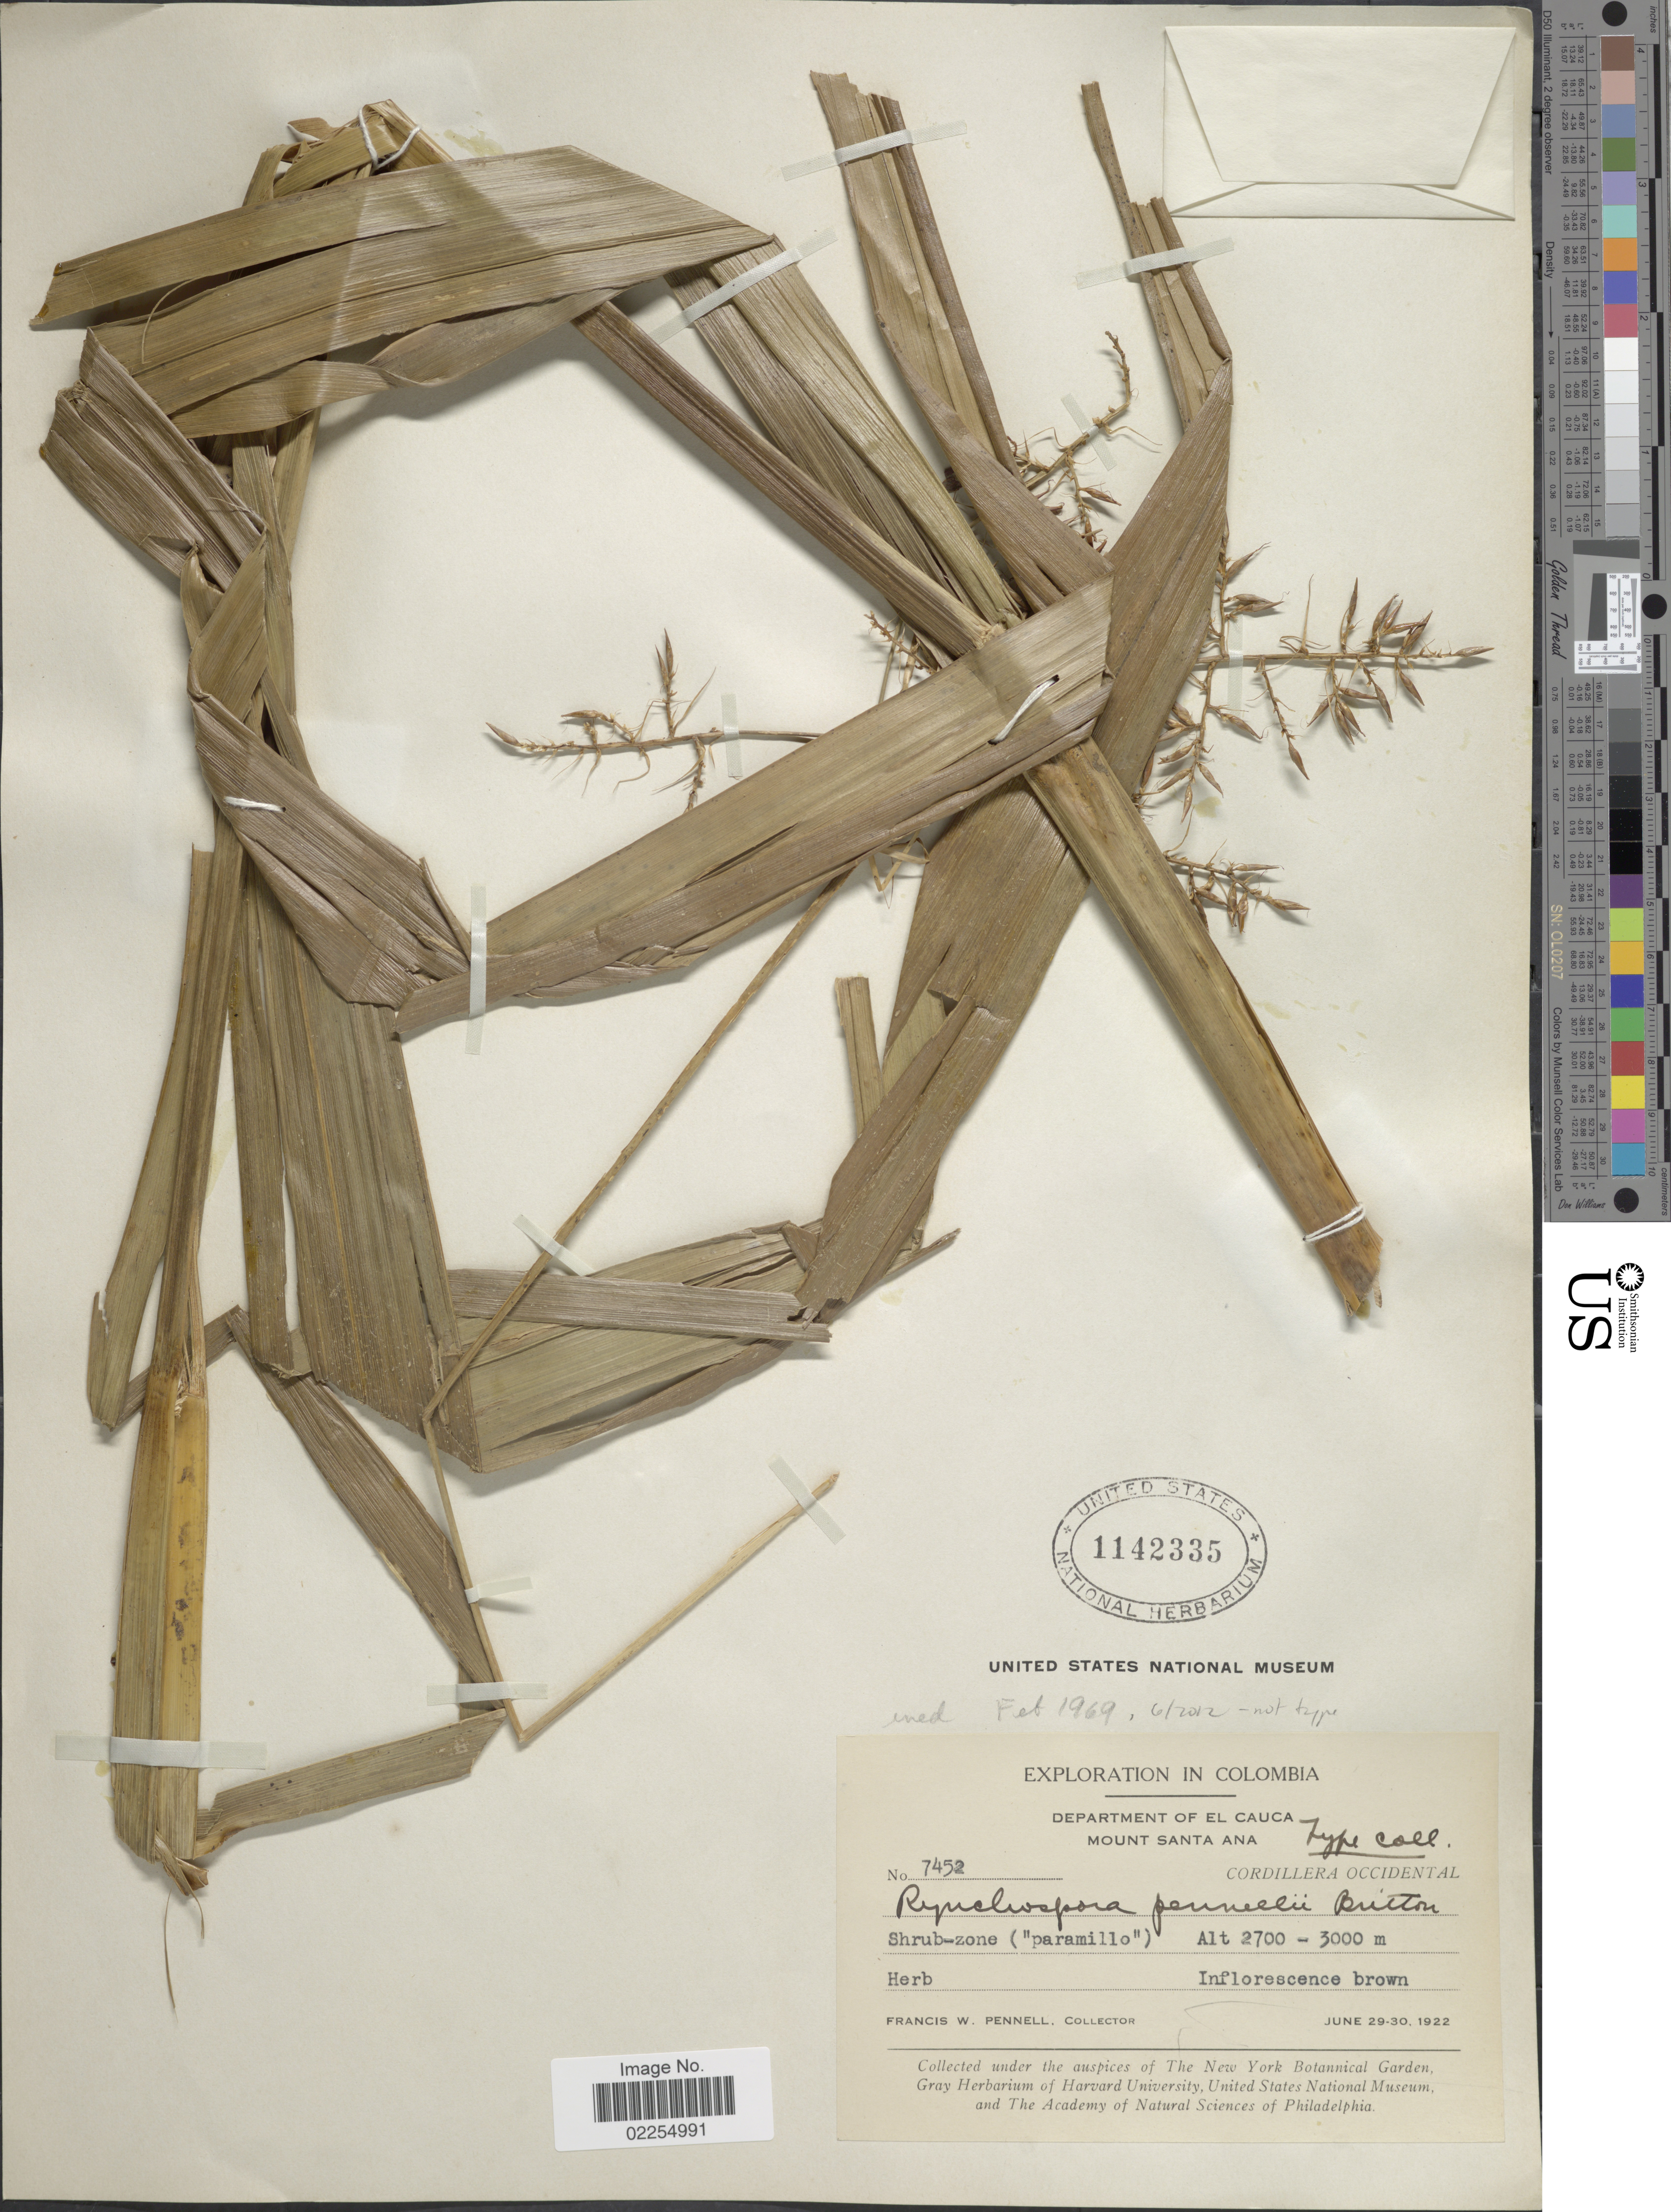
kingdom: Plantae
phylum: Tracheophyta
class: Liliopsida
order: Poales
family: Cyperaceae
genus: Rhynchospora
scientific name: Rhynchospora immensa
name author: Kük.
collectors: F. W. Pennell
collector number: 7452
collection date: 1922-06-29/1922-06-30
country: Colombia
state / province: Valle del Cauca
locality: Deaprtment of El Cauca, Mount Santa Ana, Cordillera Occidental, shrub-zone ("paramillo")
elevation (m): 2700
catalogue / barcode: US 1142335